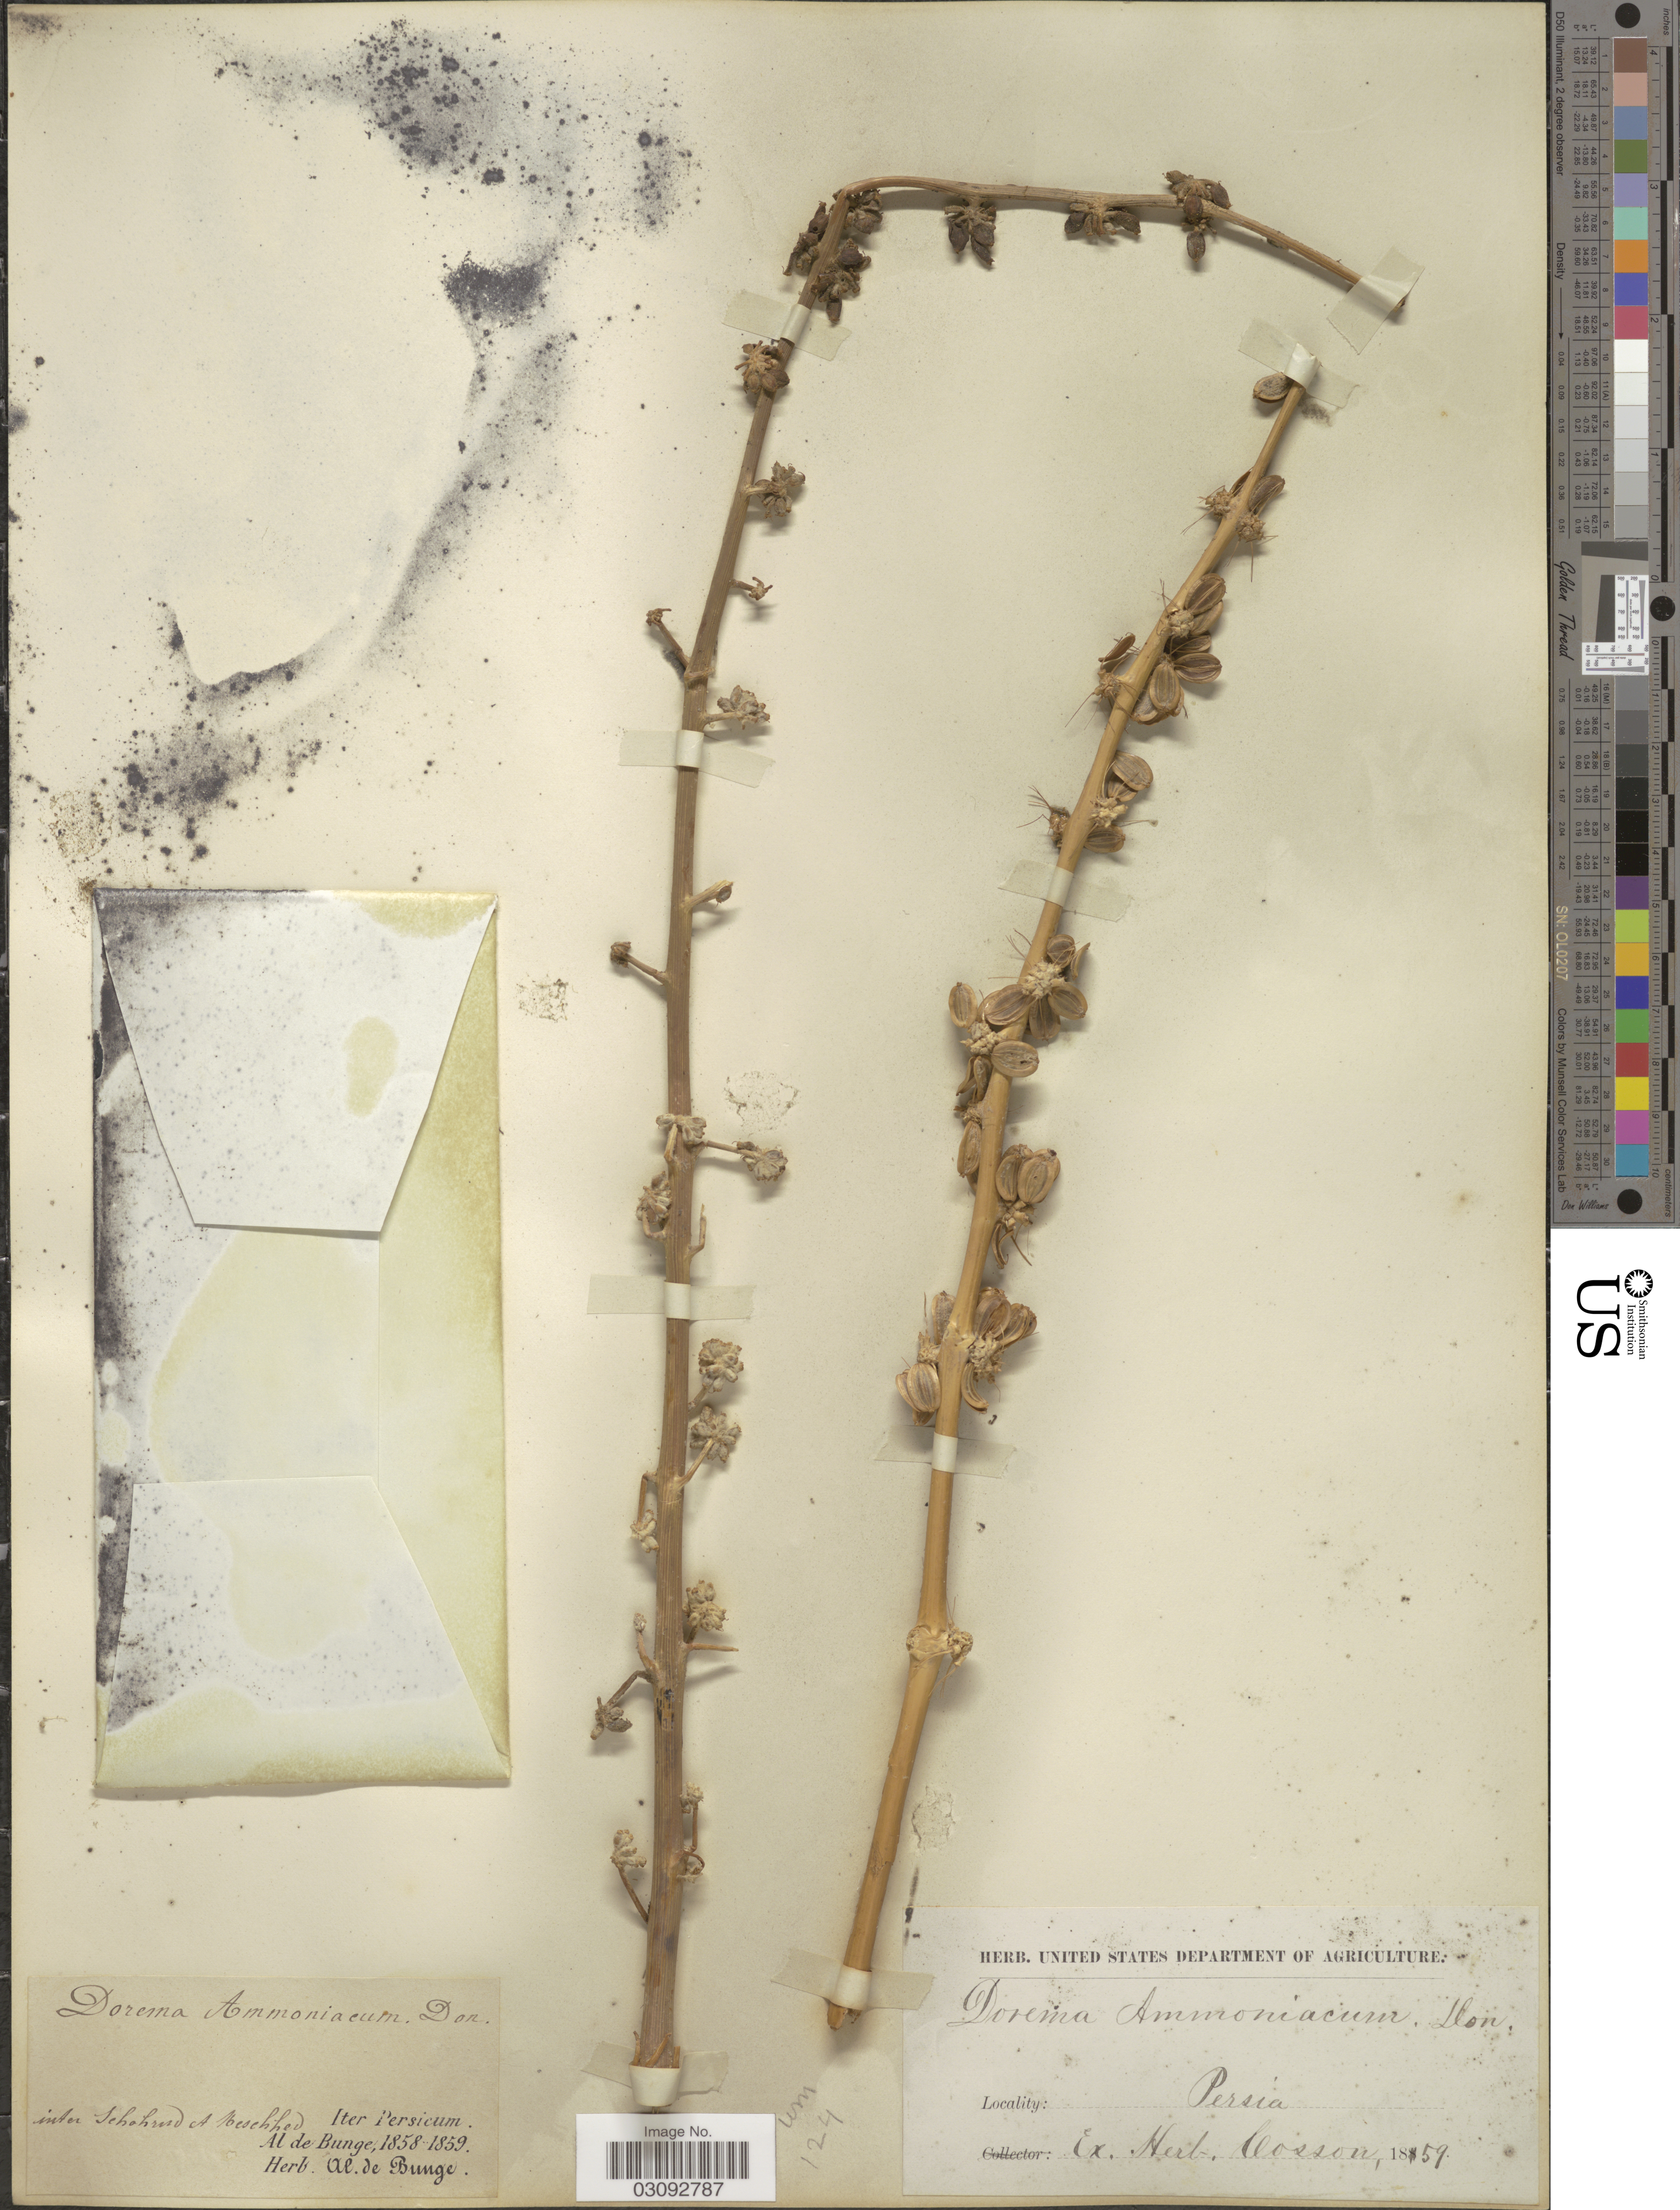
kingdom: Plantae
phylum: Tracheophyta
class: Magnoliopsida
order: Apiales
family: Apiaceae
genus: Dorema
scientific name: Dorema ammoniacum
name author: D. Don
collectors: A. de Bunge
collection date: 1858/1859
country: Iran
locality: Inter Schohrud [interpreted] a Neschhed [interpreted]. Persia.